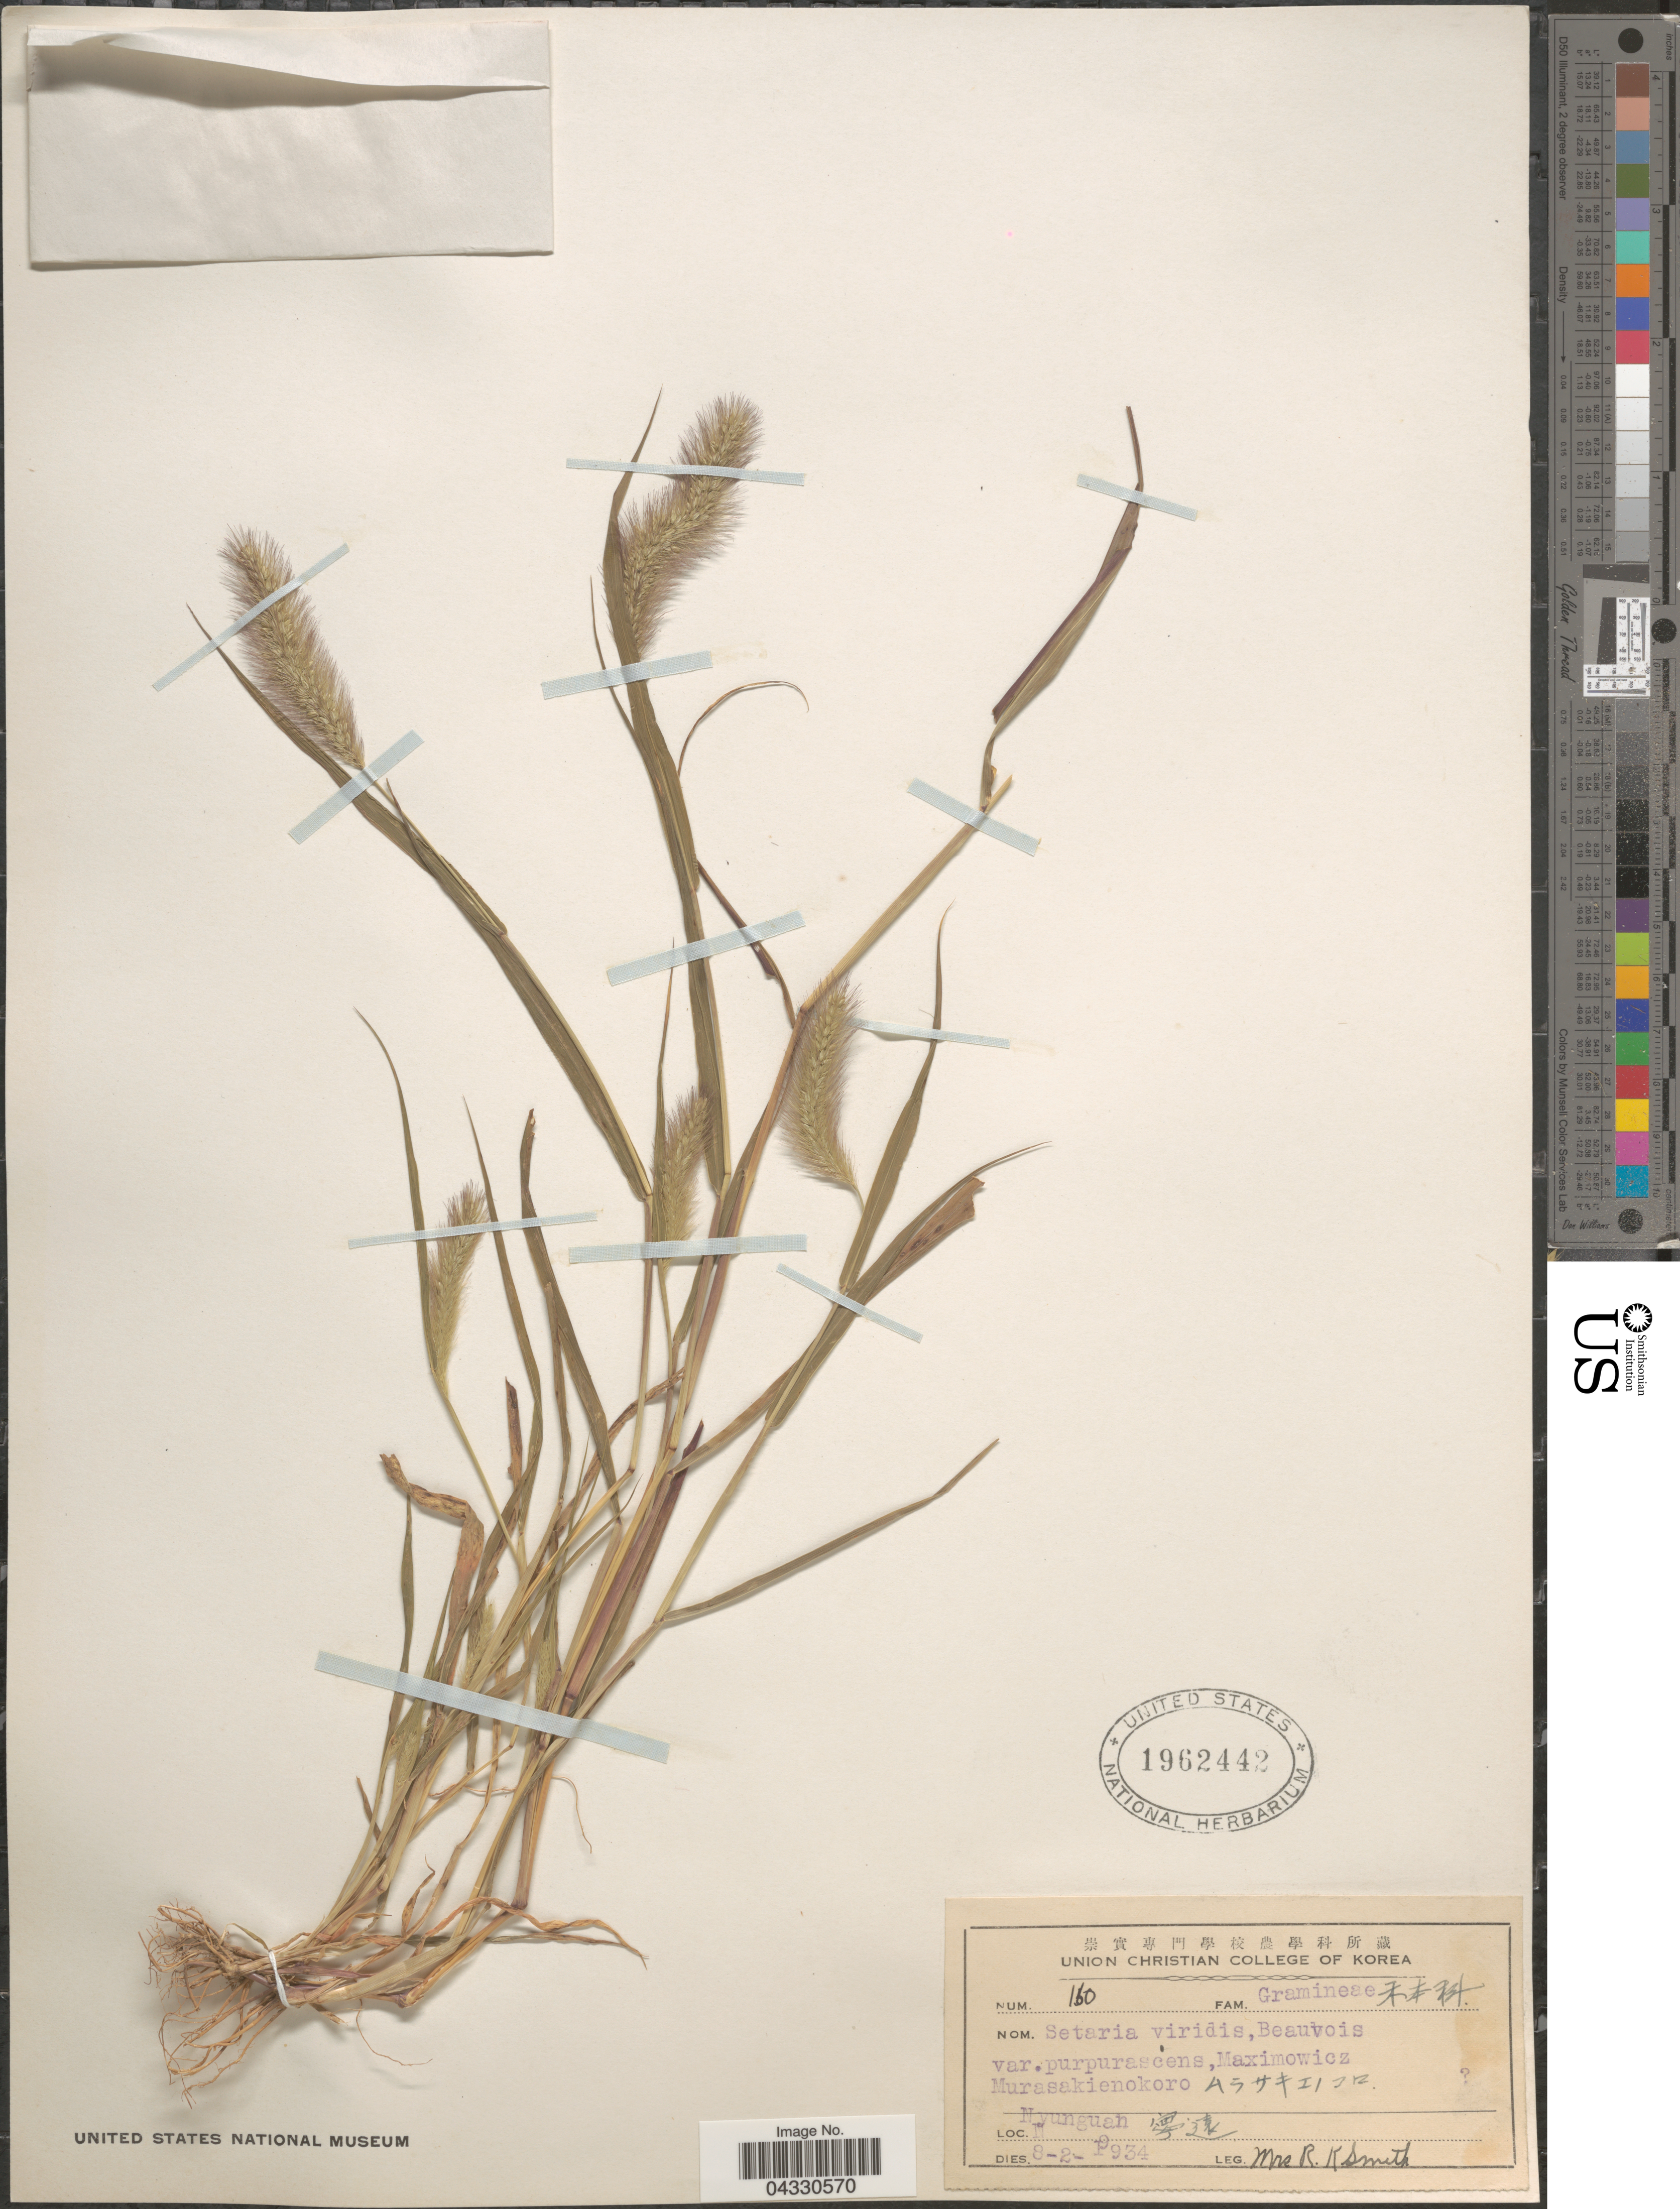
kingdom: Plantae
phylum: Tracheophyta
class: Liliopsida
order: Poales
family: Poaceae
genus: Setaria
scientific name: Setaria viridis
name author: (L.) P. Beauv.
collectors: Mrs. R. K. Smith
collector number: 160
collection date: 1934-02-08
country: North Korea / South Korea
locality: Nyunguah X.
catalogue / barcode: US 1962442